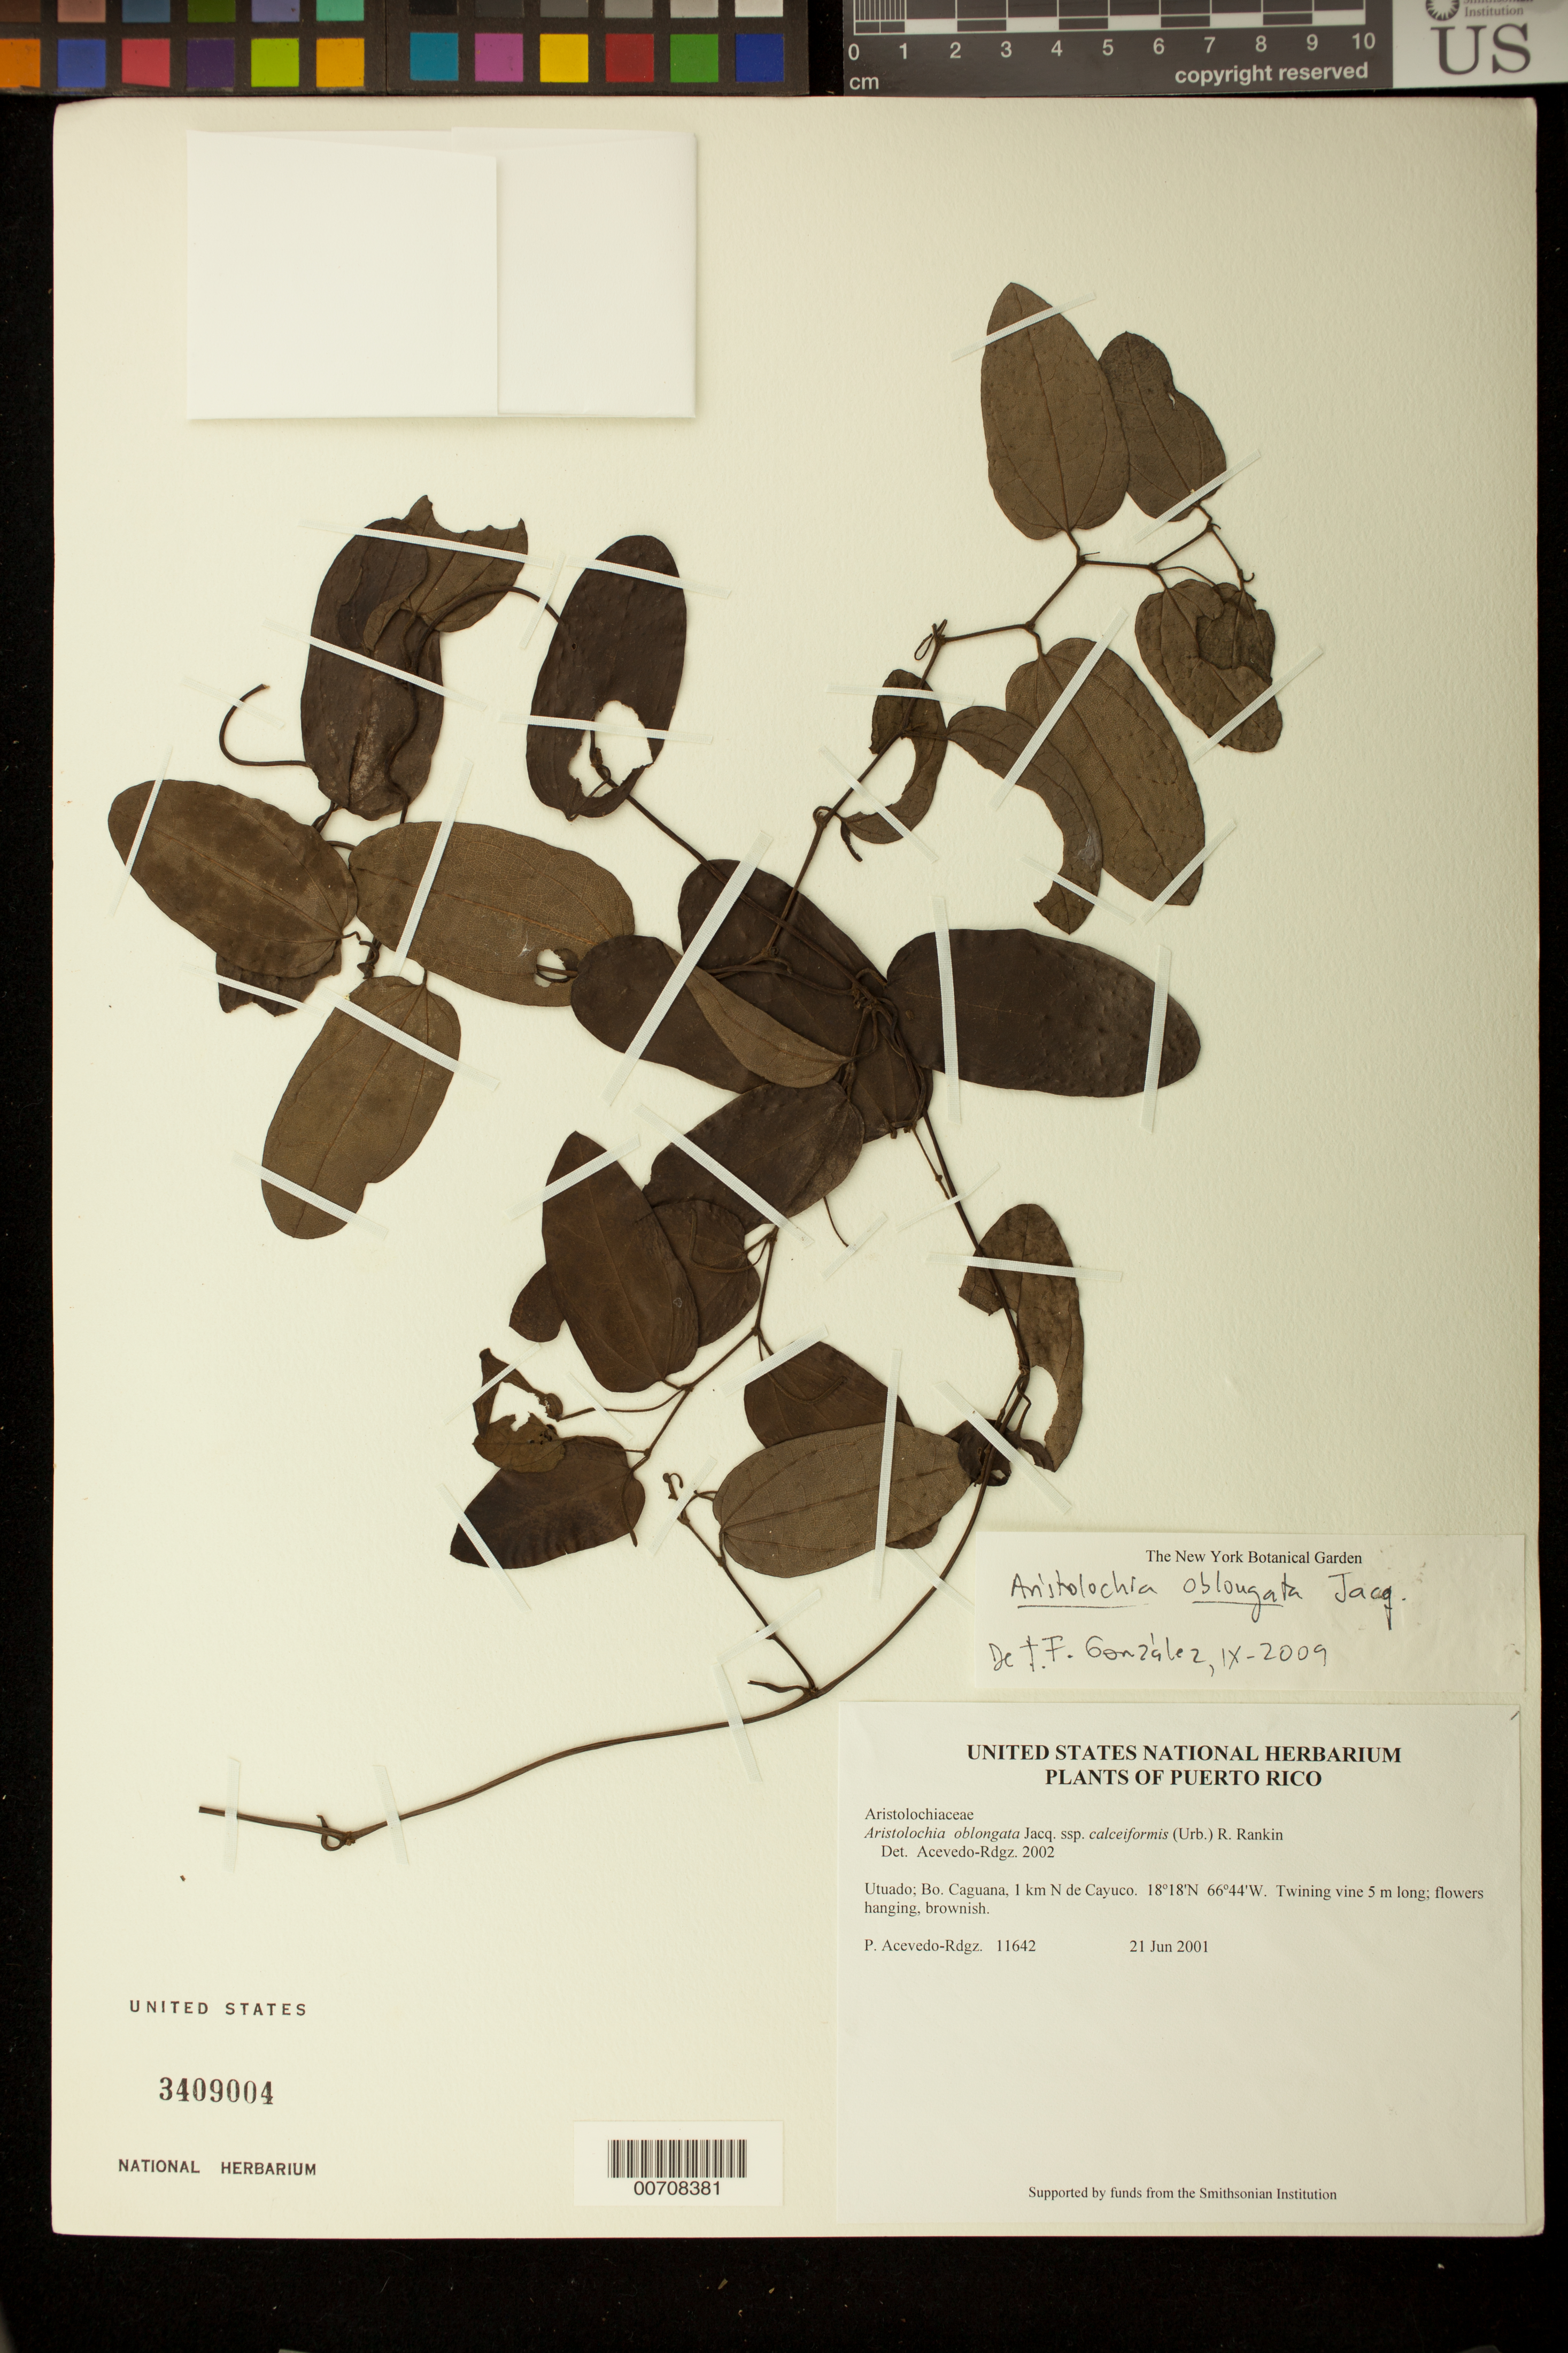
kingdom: Plantae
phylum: Tracheophyta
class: Magnoliopsida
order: Piperales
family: Aristolochiaceae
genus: Aristolochia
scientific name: Aristolochia oblongata subsp. calceiformis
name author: (Urb.) R. Rankin & Acev.-Rodr.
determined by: Acevedo-Rodríguez, P., (BOT), Smithsonian Institution - National Museum of Natural History (UNITED STATES)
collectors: P. Acevedo-Rodr.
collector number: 11642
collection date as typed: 21 Jun 2001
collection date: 2001-06-21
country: Puerto Rico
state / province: Utuado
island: Puerto Rico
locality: Utuado; Bo. Caguana, 1 km N de Cayuco.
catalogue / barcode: US 3409004